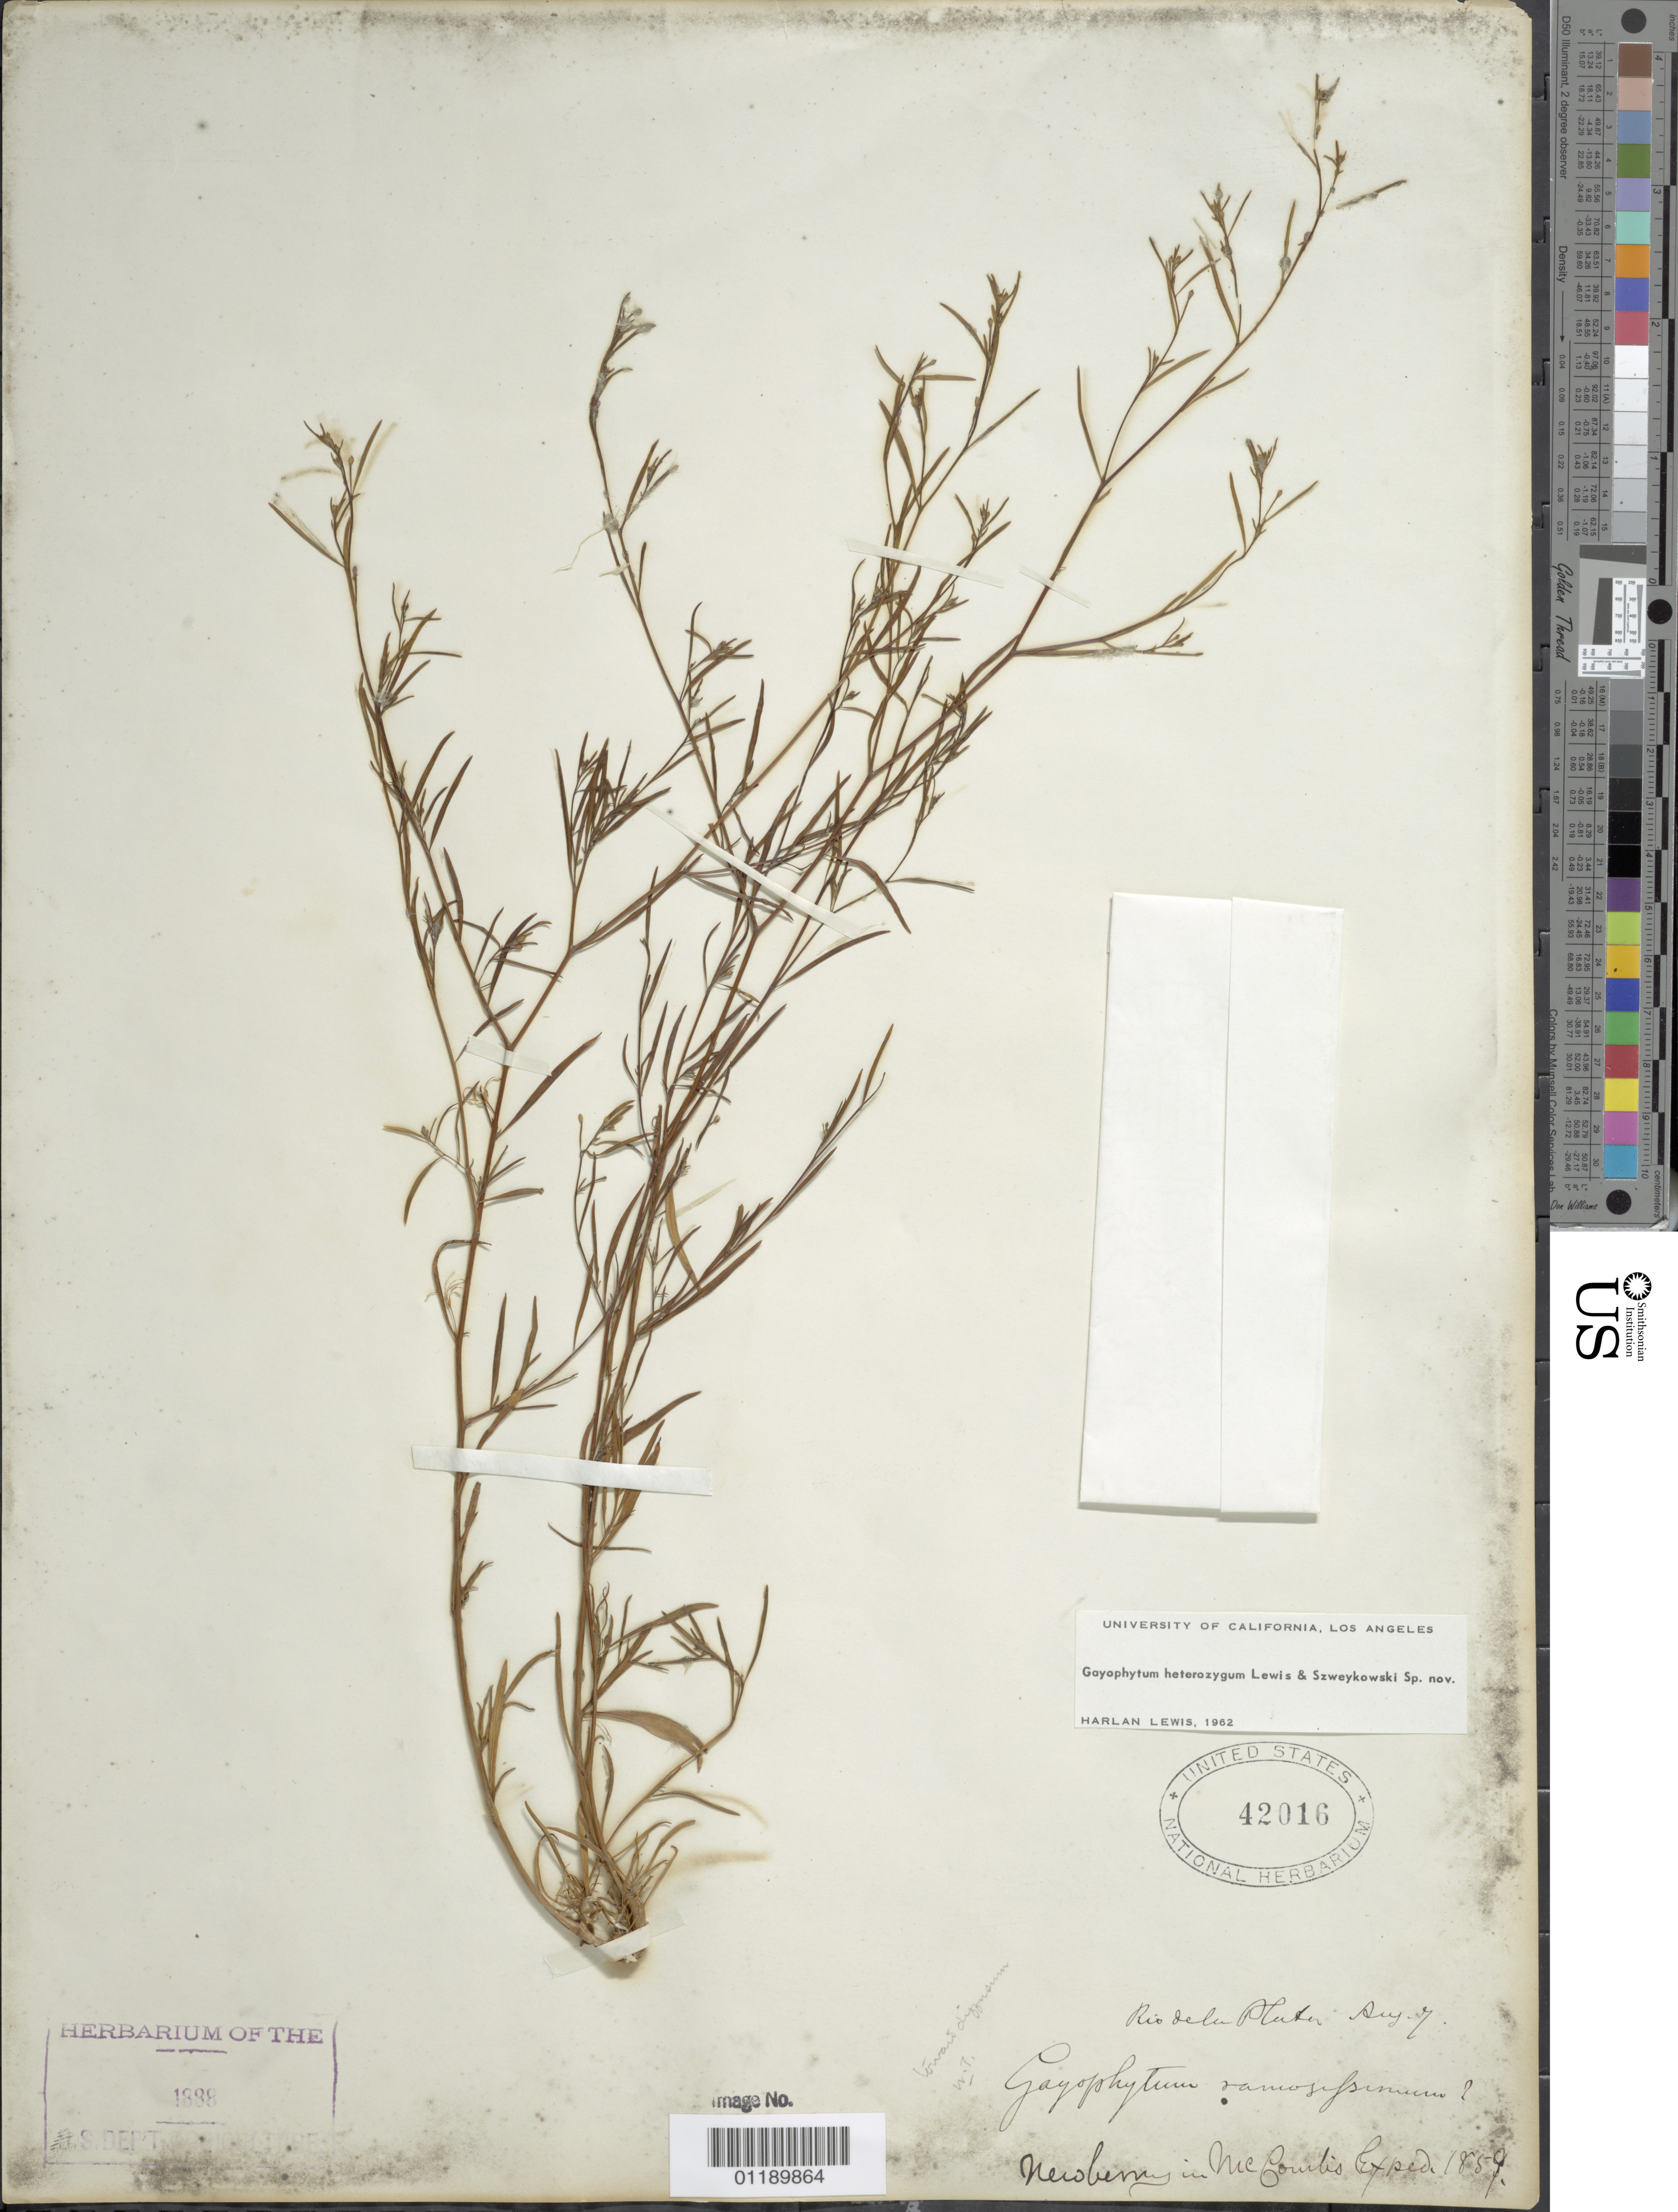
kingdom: Plantae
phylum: Tracheophyta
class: Magnoliopsida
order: Myrtales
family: Onagraceae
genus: Gayophytum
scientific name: Gayophytum heterozygum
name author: F. H. Lewis & Szweyk.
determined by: Lewis, H.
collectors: J. S. Newberry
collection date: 1859-08-07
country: United States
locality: Rio de la Plata. [La Plata River, Colorado, New Mexico]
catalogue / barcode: US 42016